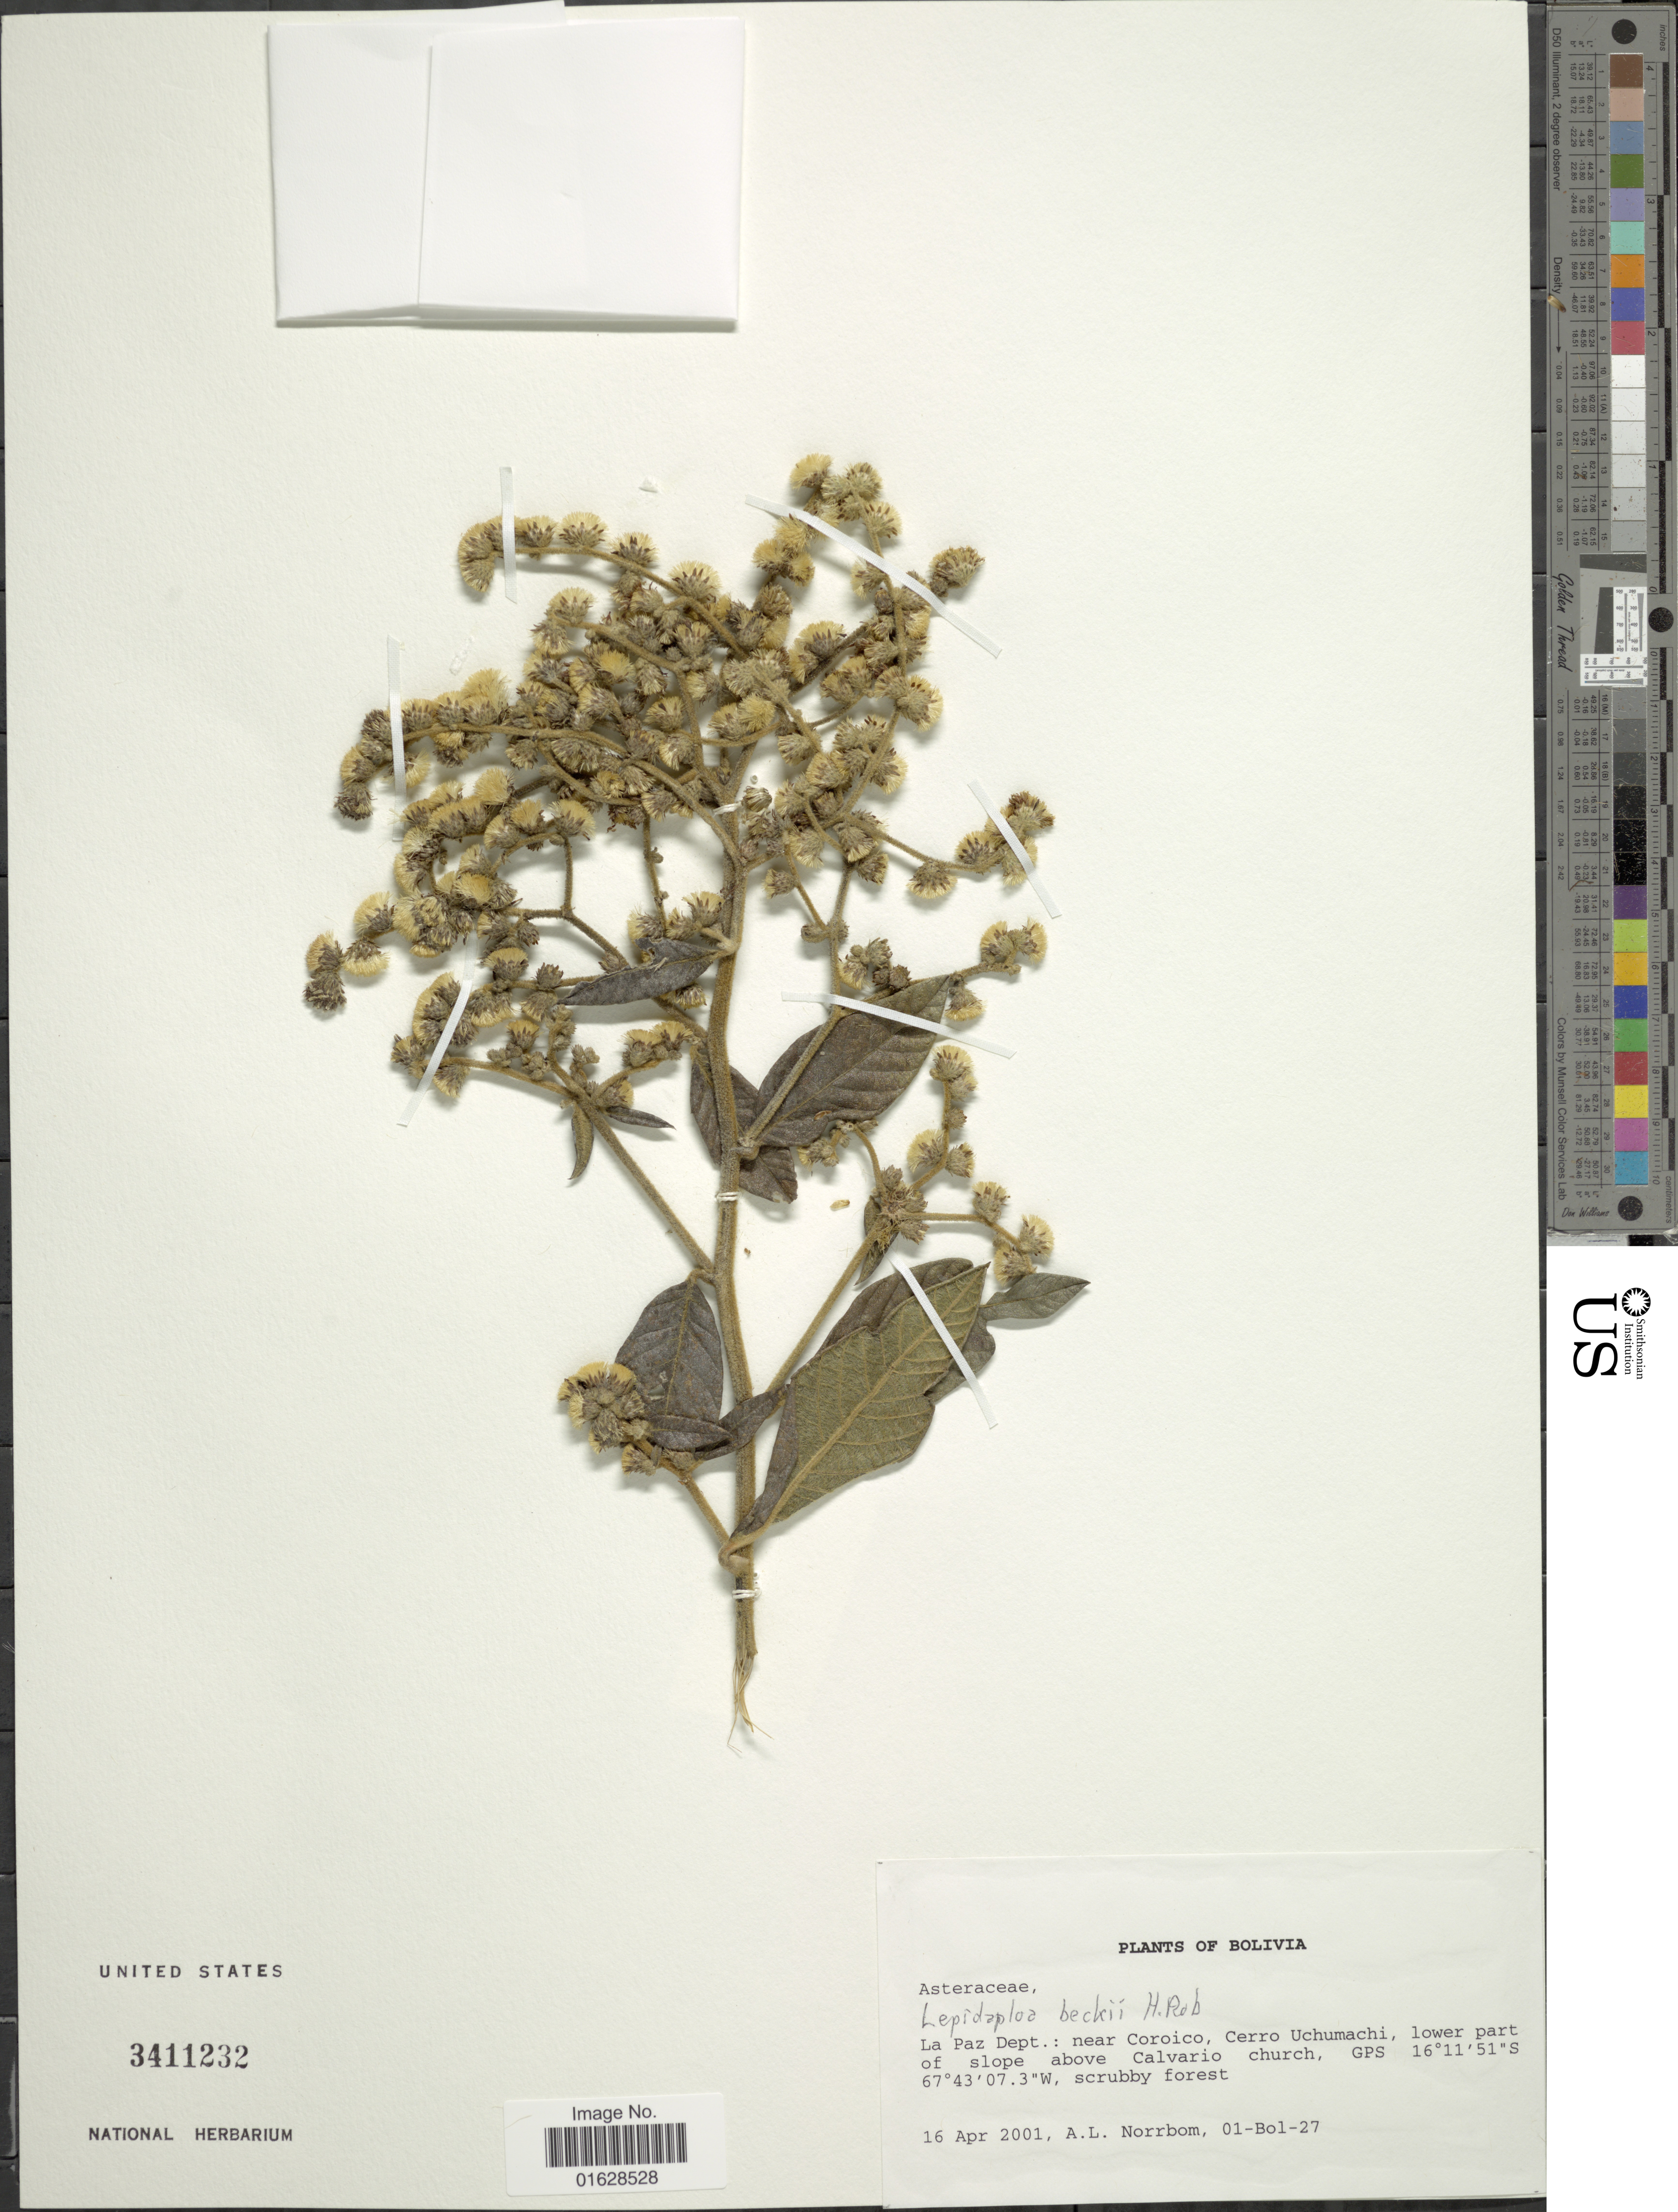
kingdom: Plantae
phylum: Tracheophyta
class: Magnoliopsida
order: Asterales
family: Asteraceae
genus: Lepidaploa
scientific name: Lepidaploa beckii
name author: H. Rob.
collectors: A. L. Norrbom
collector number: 01-Bol-27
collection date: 2001-04-16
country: Bolivia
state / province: La Paz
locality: Bolivia. La Paz Dept.: near Coroico, Cerro Uchumachi, lower part of slope above Calvario church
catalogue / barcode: US 3411232